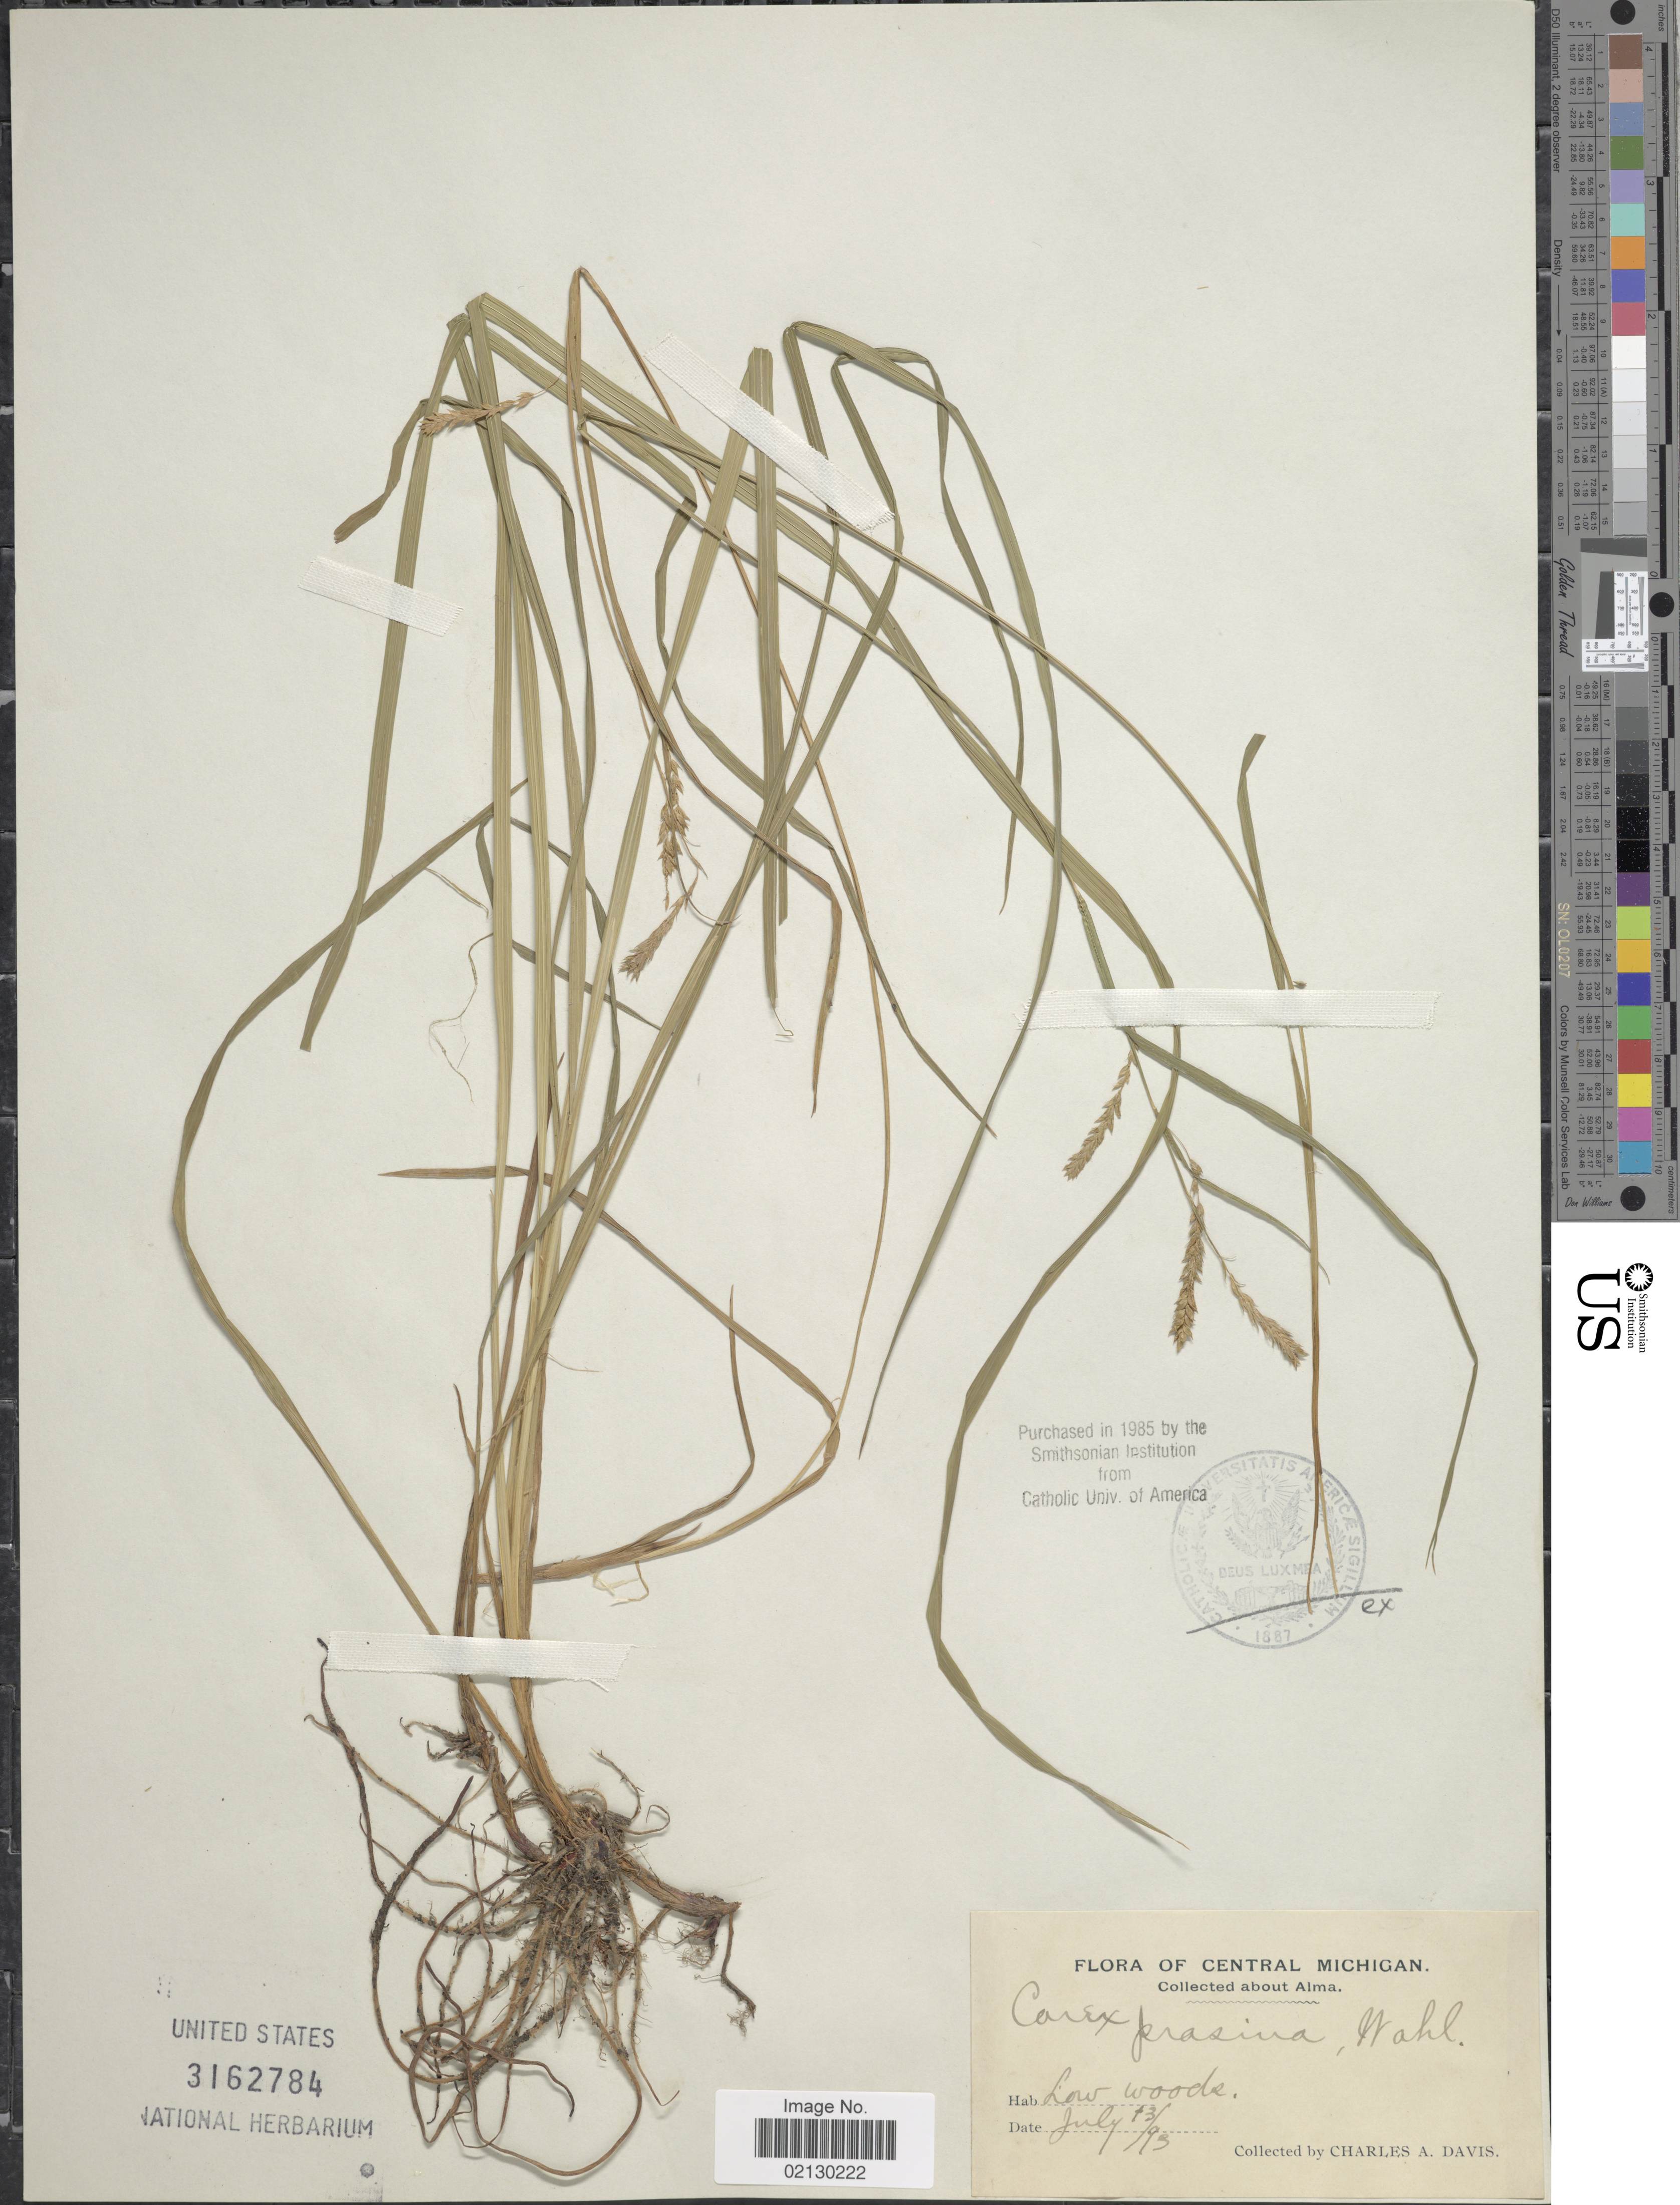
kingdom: Plantae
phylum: Tracheophyta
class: Liliopsida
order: Poales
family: Cyperaceae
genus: Carex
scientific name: Carex prasina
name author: Wahlenb.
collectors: C. Davis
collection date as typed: Transcribed d/m/y: 13/7/93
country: United States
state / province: Michigan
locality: Central Michigan, About Alma, Low Woods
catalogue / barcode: US 3162784